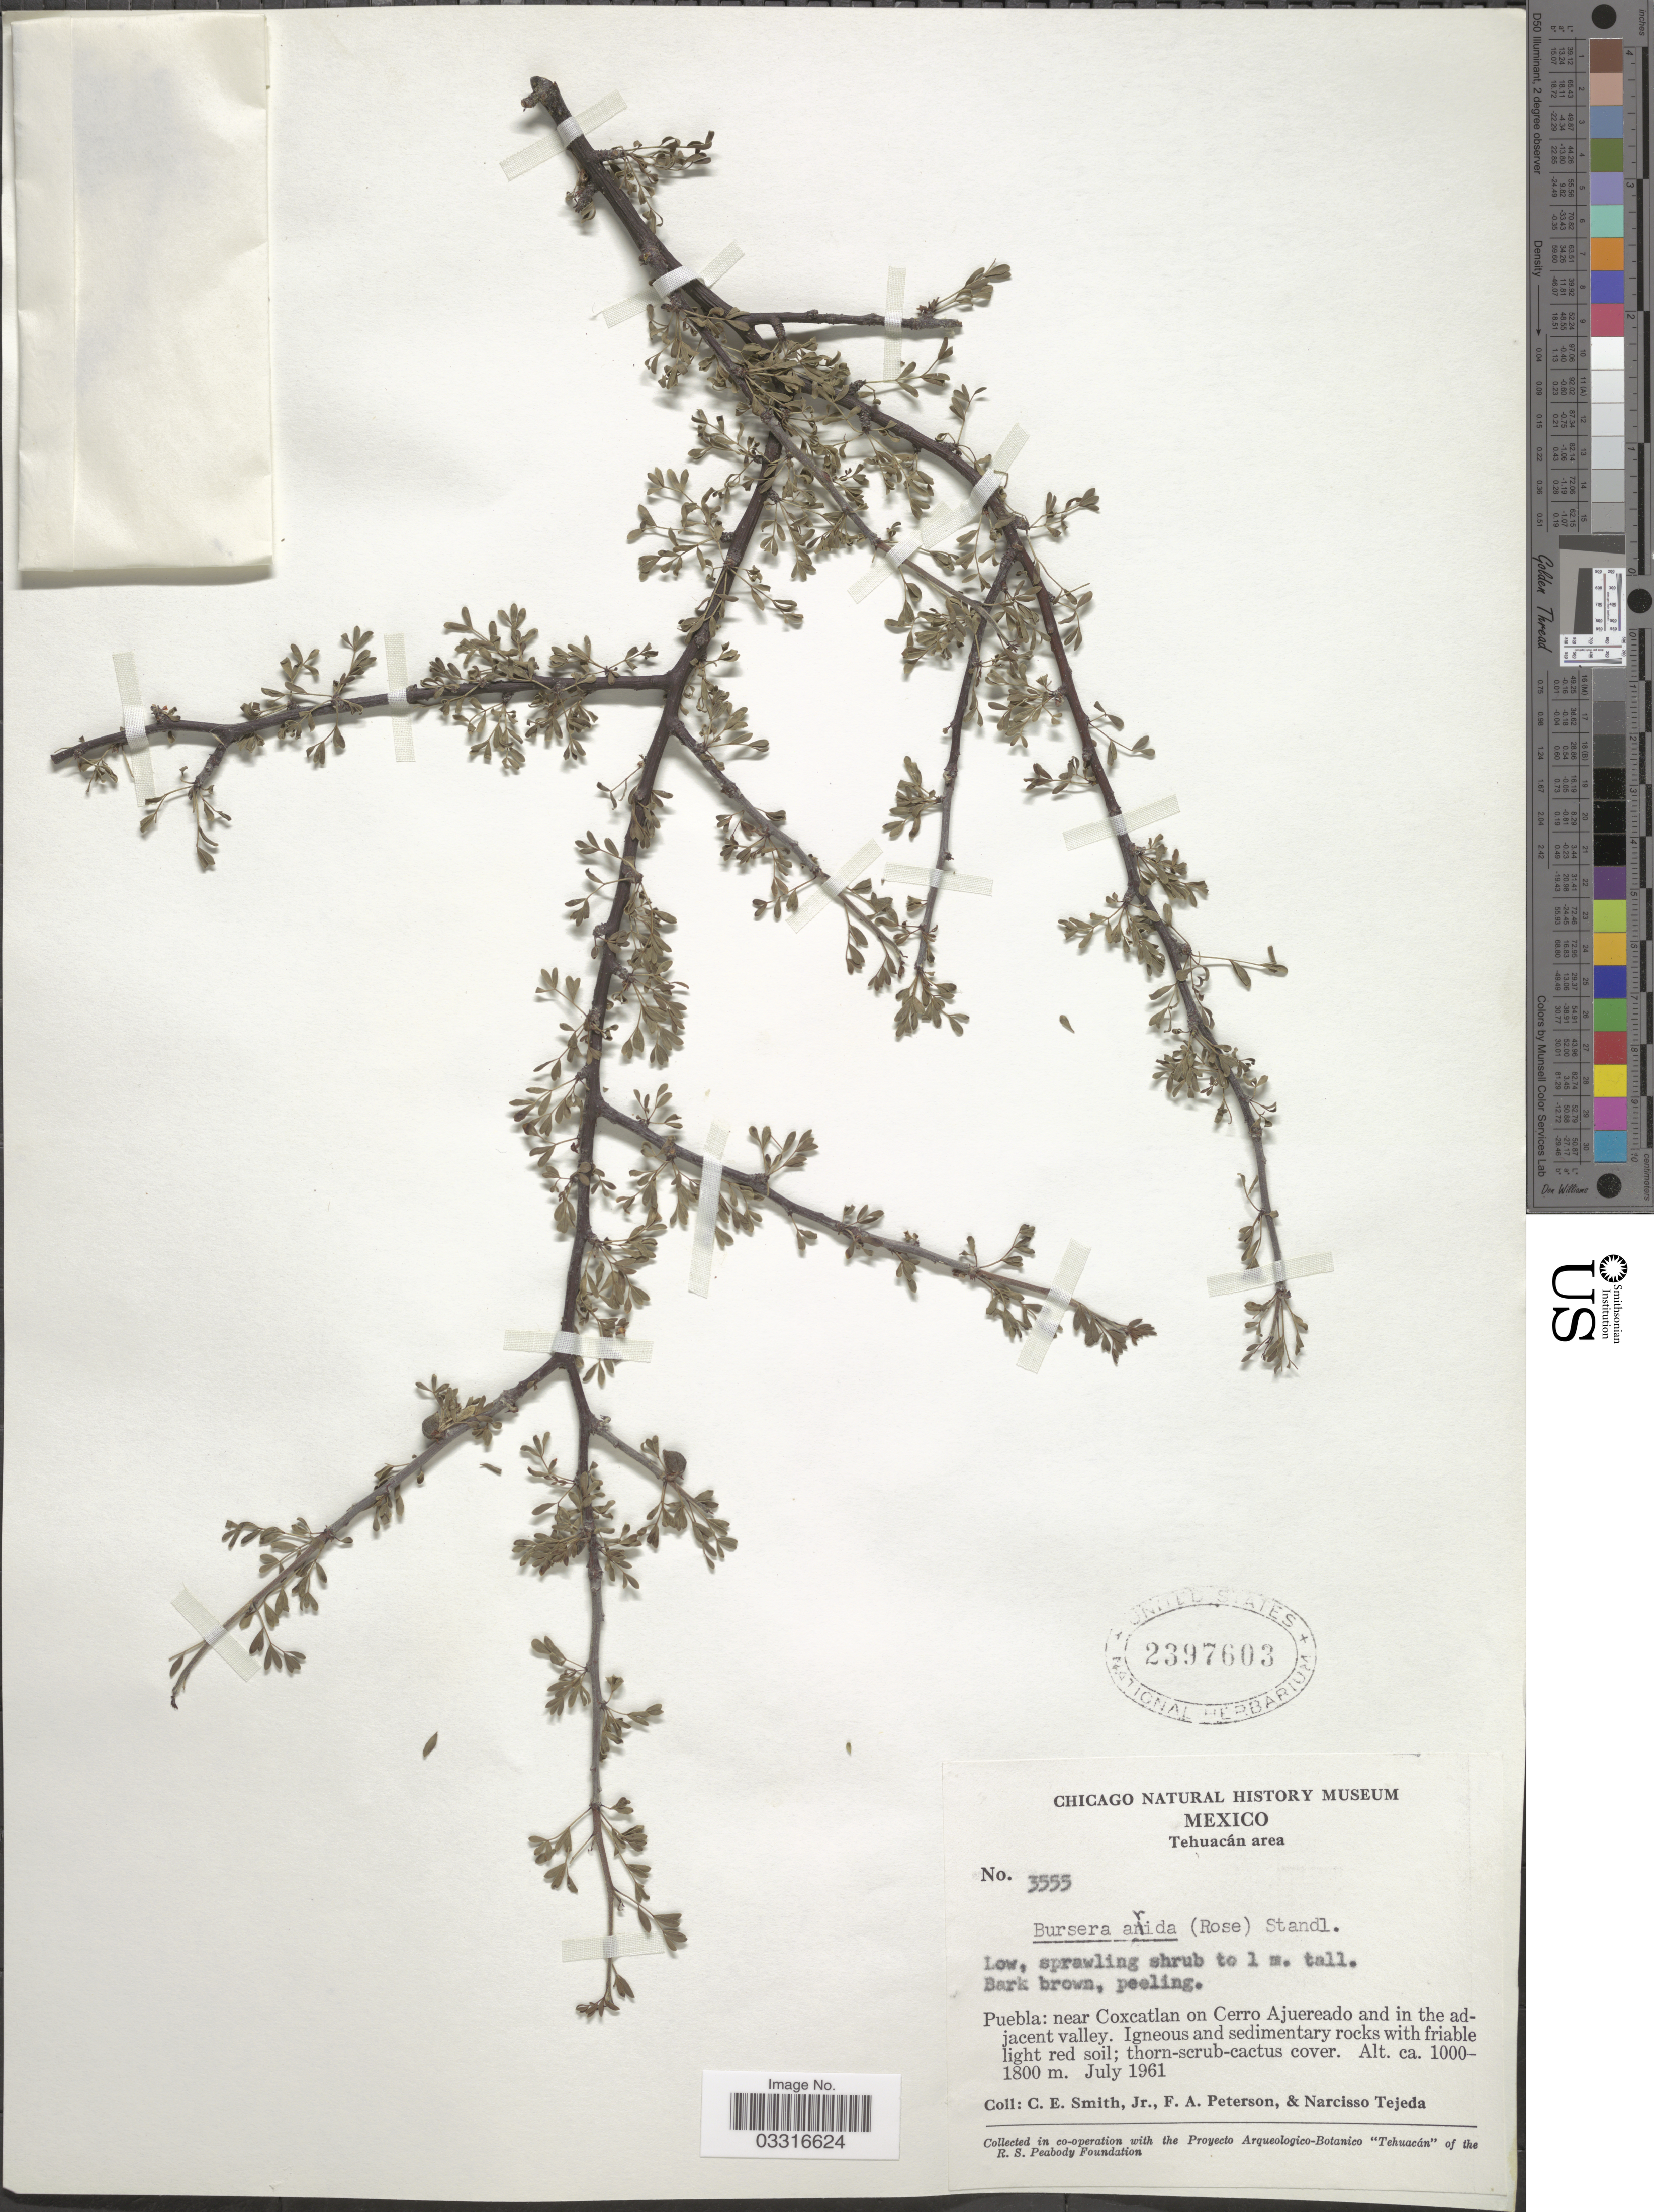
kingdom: Plantae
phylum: Tracheophyta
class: Magnoliopsida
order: Sapindales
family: Burseraceae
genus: Bursera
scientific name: Bursera arida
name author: (Rose) Standl.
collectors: C. E. Smith Jr., F. A. Peterson & N. Tejeda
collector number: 3555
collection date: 1961-07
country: Mexico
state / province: Puebla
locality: Tehuacán area, near Coxcatlan on Cerro Ajuereado and in the adjacent valley.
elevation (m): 1000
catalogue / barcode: US 2397603